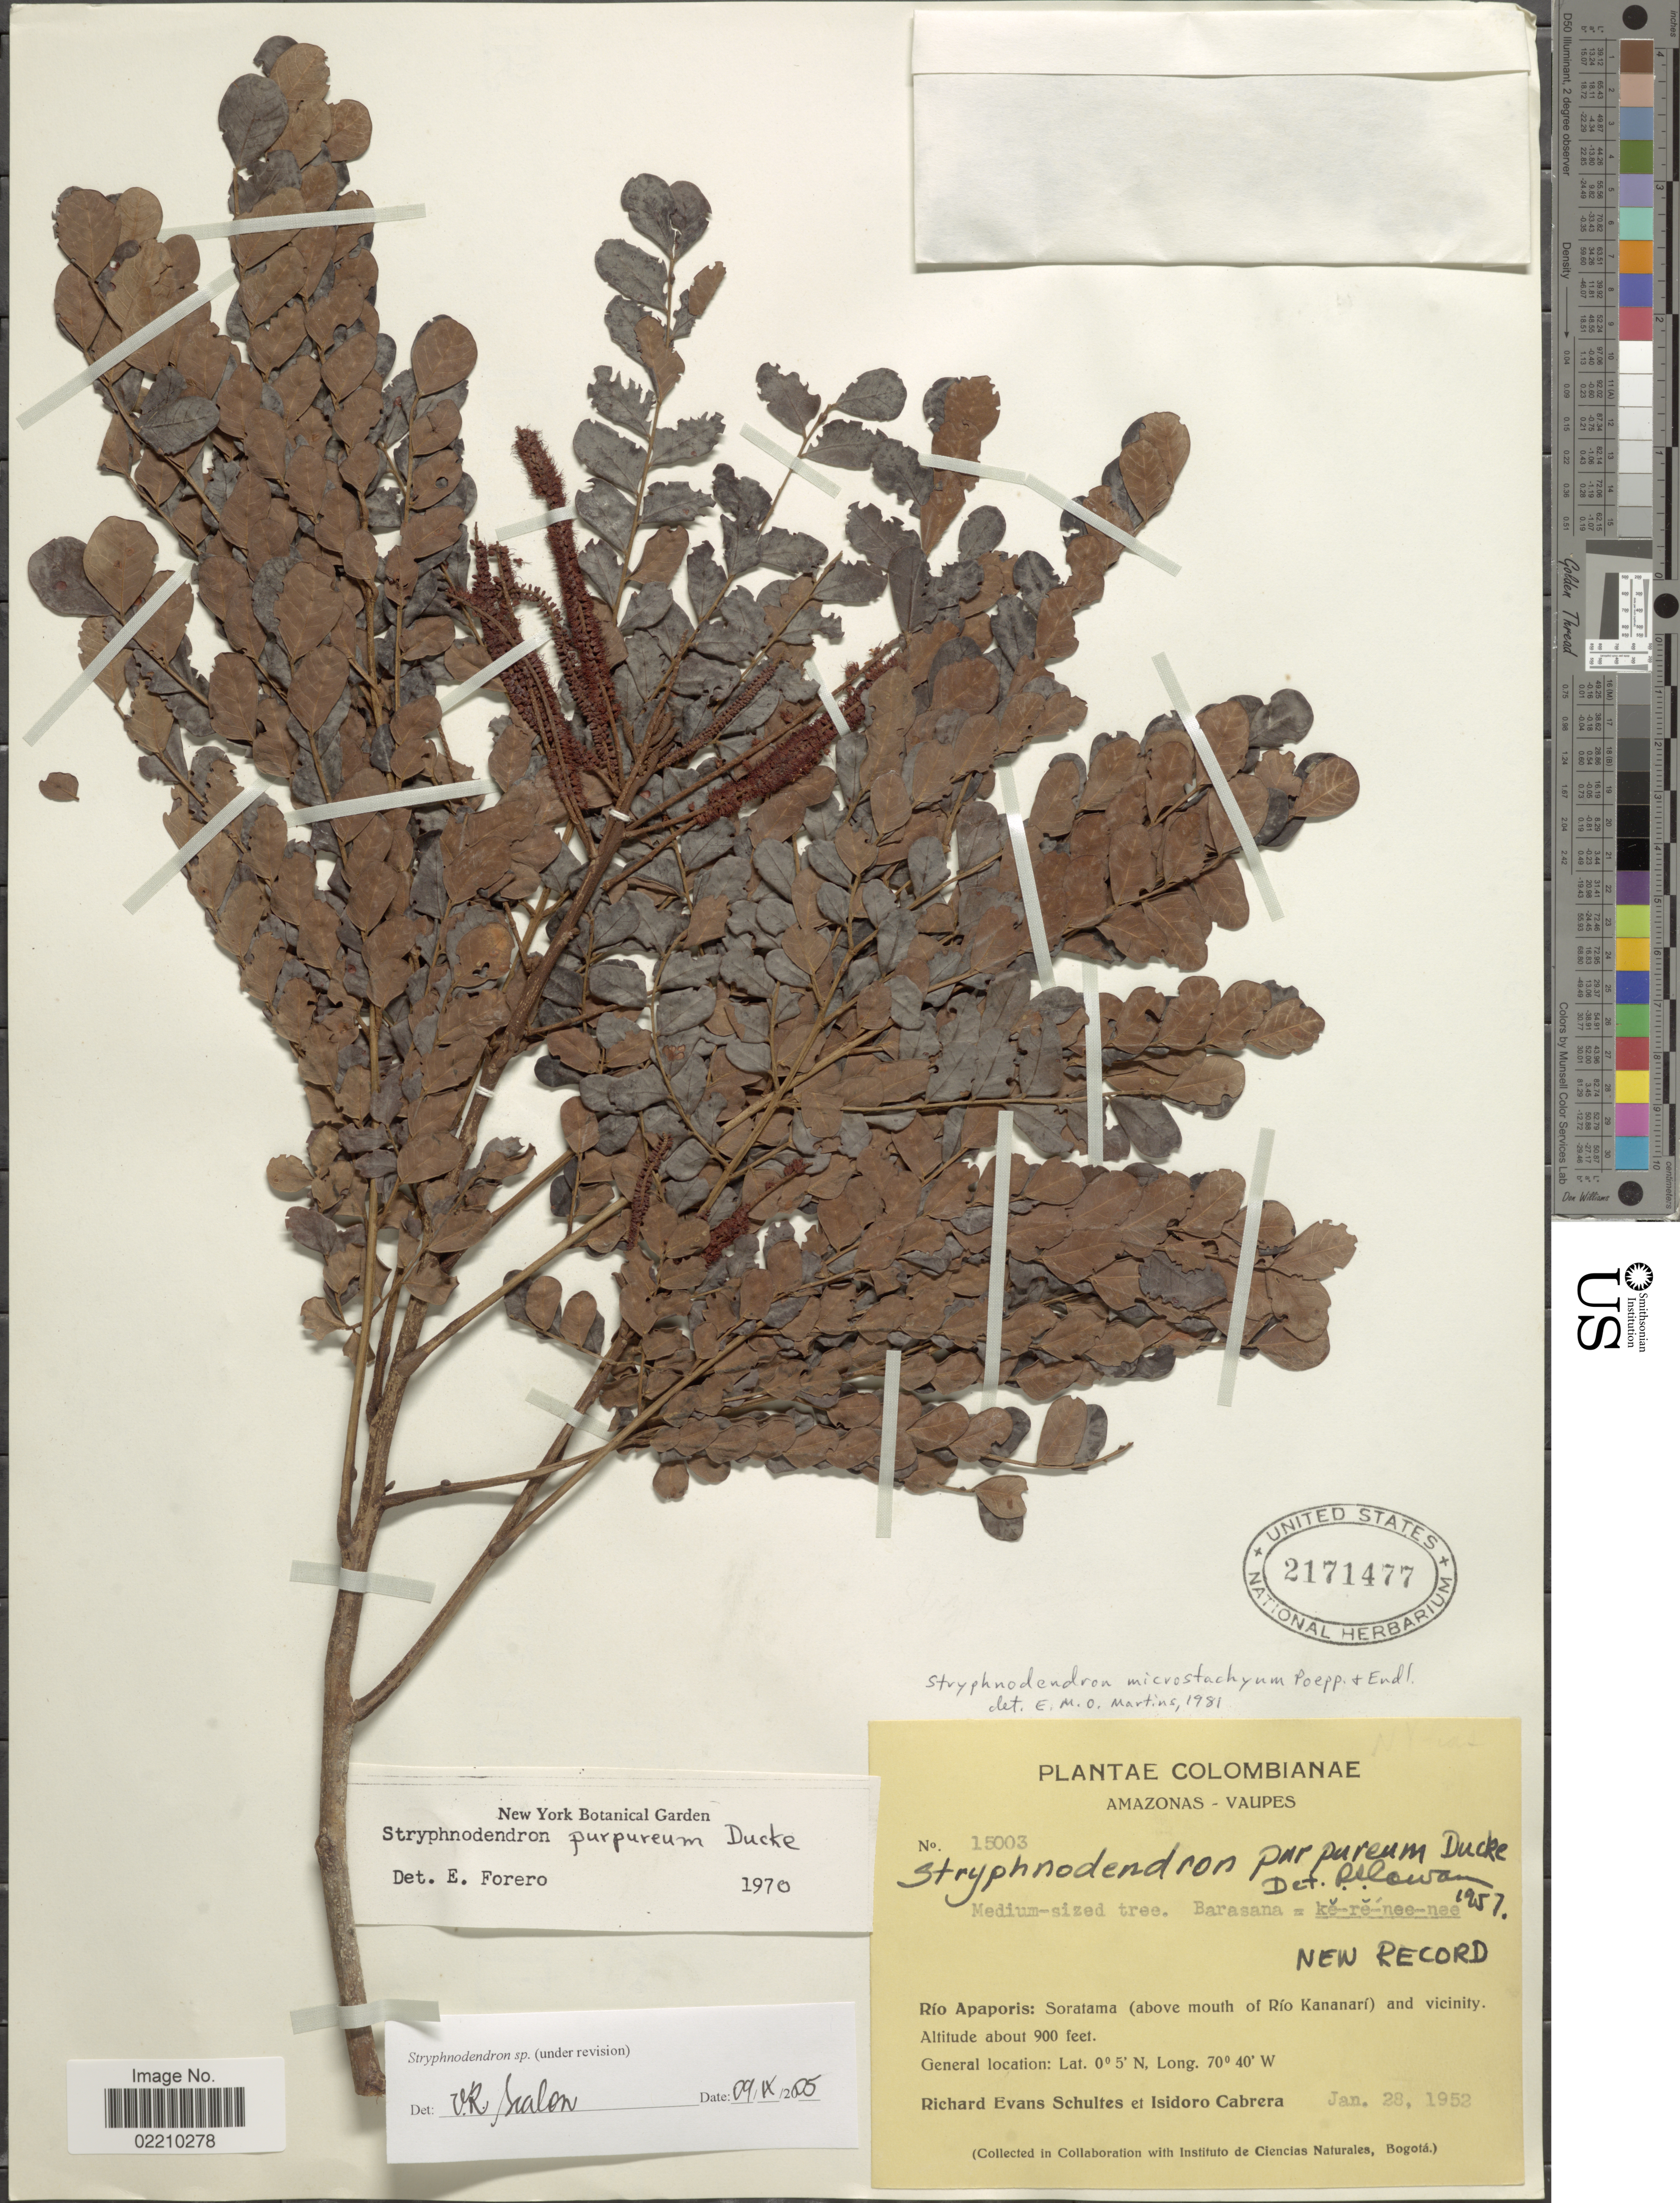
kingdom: Plantae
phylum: Tracheophyta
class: Magnoliopsida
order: Fabales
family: Fabaceae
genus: Stryphnodendron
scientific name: Stryphnodendron microstachyum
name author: Poepp.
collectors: R. E. Schultes & I. Cabrera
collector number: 15003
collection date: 1952-01-28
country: Colombia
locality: Amazonas-Vaupes, Río Apaporis: Soratama (above mouth of Río Kananarí) and vicinity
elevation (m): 274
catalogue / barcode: US 2171477